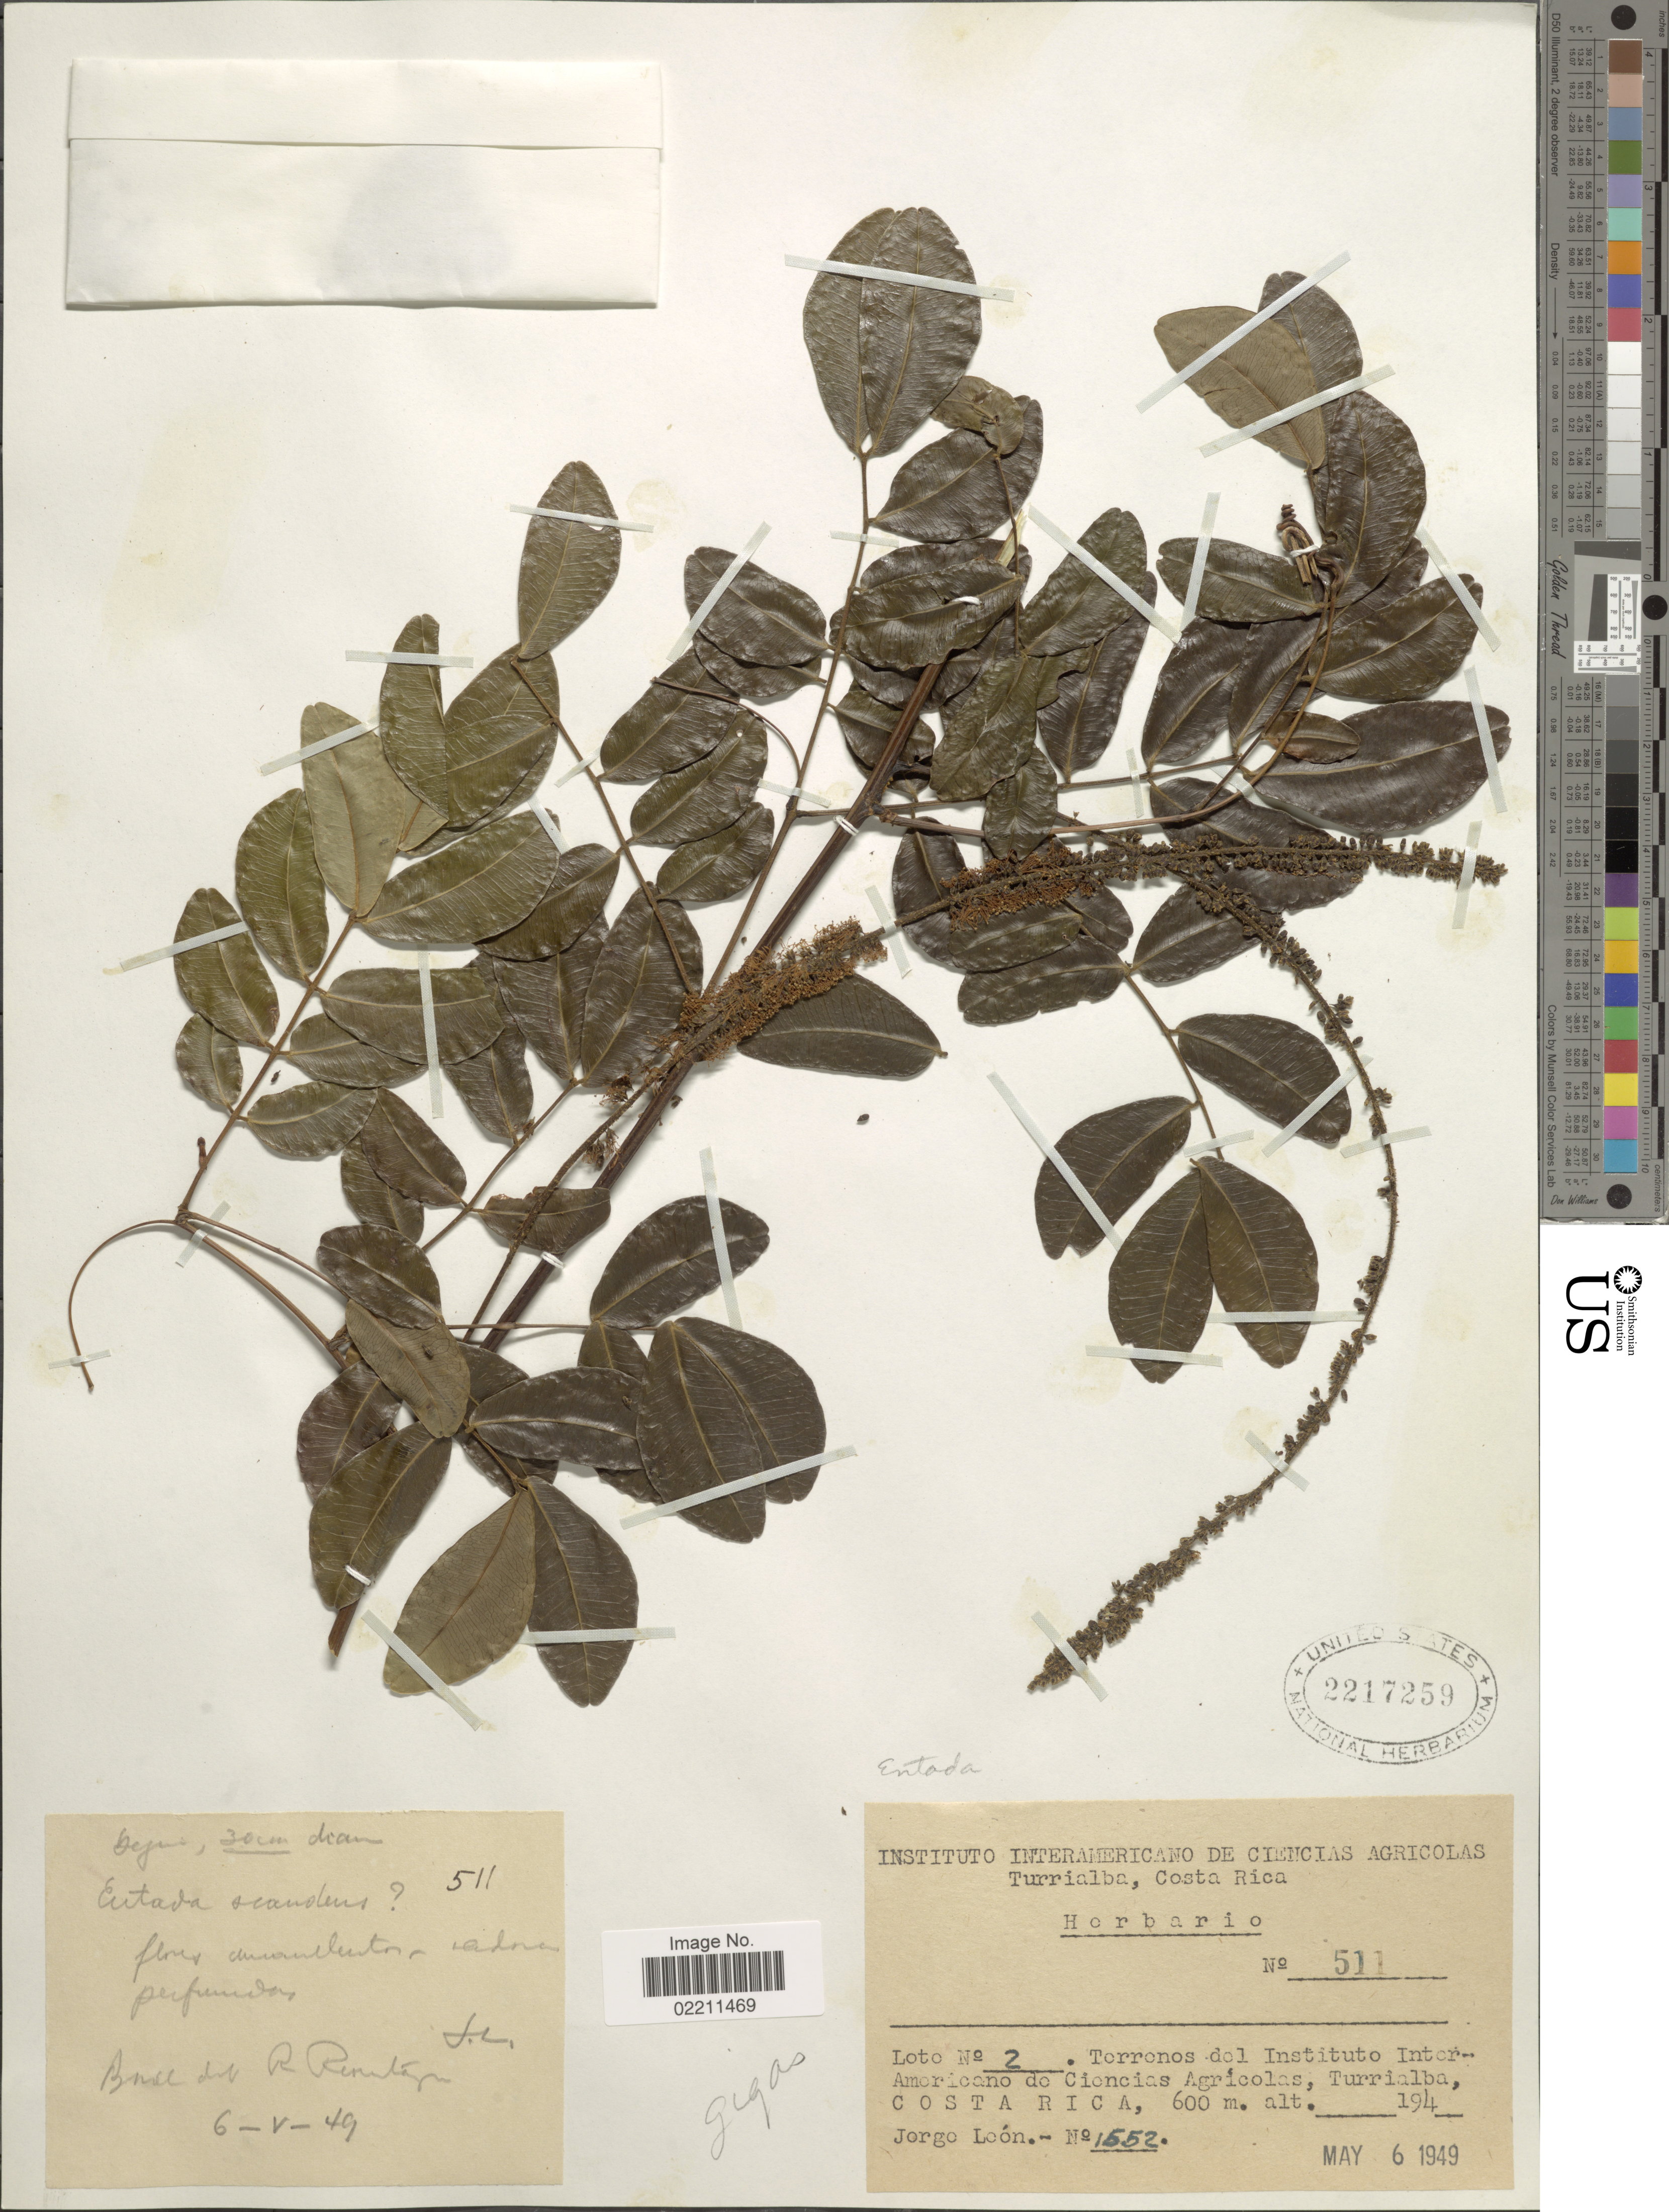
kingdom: Plantae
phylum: Tracheophyta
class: Magnoliopsida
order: Fabales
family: Fabaceae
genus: Entada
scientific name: Entada gigas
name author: (L.) Fawc. & Rendle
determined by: Strong, Mark T., (BOT), Smithsonian Institution - National Museum of Natural History (UNITED STATES)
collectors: J. León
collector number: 1552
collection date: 1949-05-06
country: Costa Rica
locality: Terrenos del Instituto Inter Americano de Ciencias Agricolas, Turrialba Costa Rica.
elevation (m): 600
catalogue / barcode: US 2217259